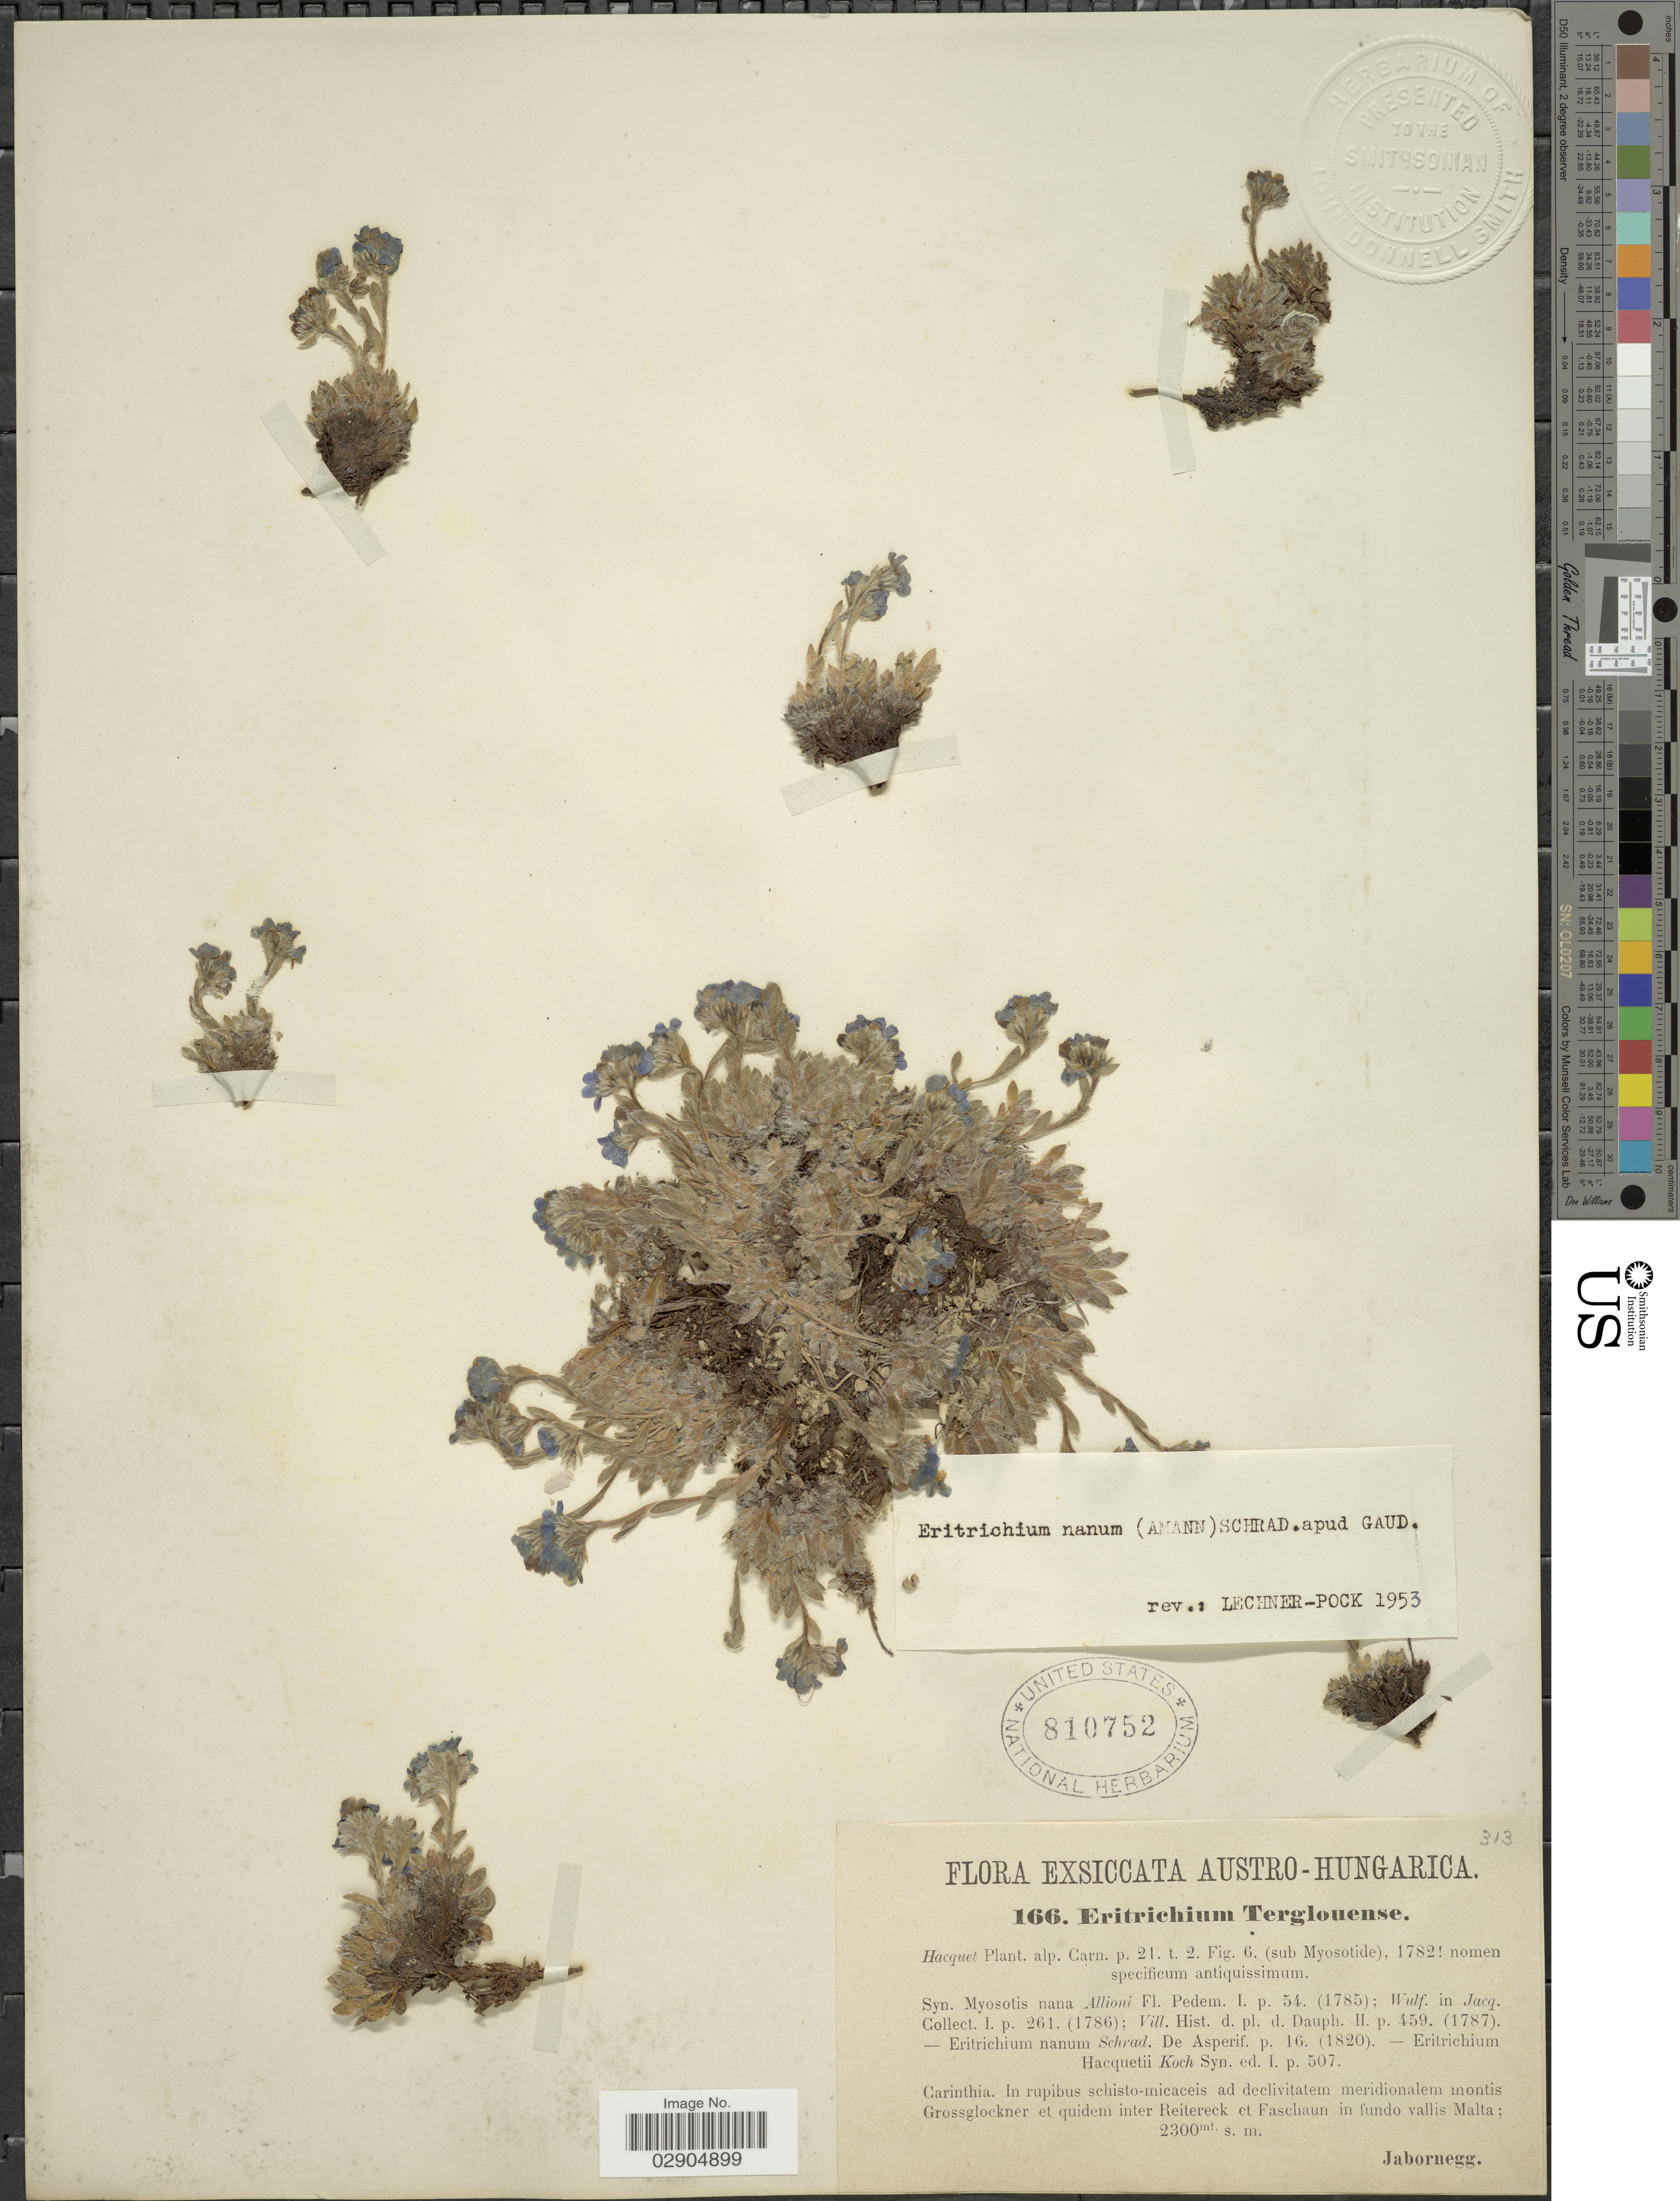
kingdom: Plantae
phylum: Tracheophyta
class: Magnoliopsida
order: Boraginales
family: Boraginaceae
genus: Eritrichium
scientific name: Eritrichium nanum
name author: (L.) Gaudin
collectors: Jabornegg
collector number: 166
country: Austria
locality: Austro-Hungarica, Carinthia, In rupibus schisto-micaceis ad declivitatem meridionalem montis Grossglockner et quidem inter Reitereck et Faschaun in fundi vallis Malta.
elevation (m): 2300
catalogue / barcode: US 810752